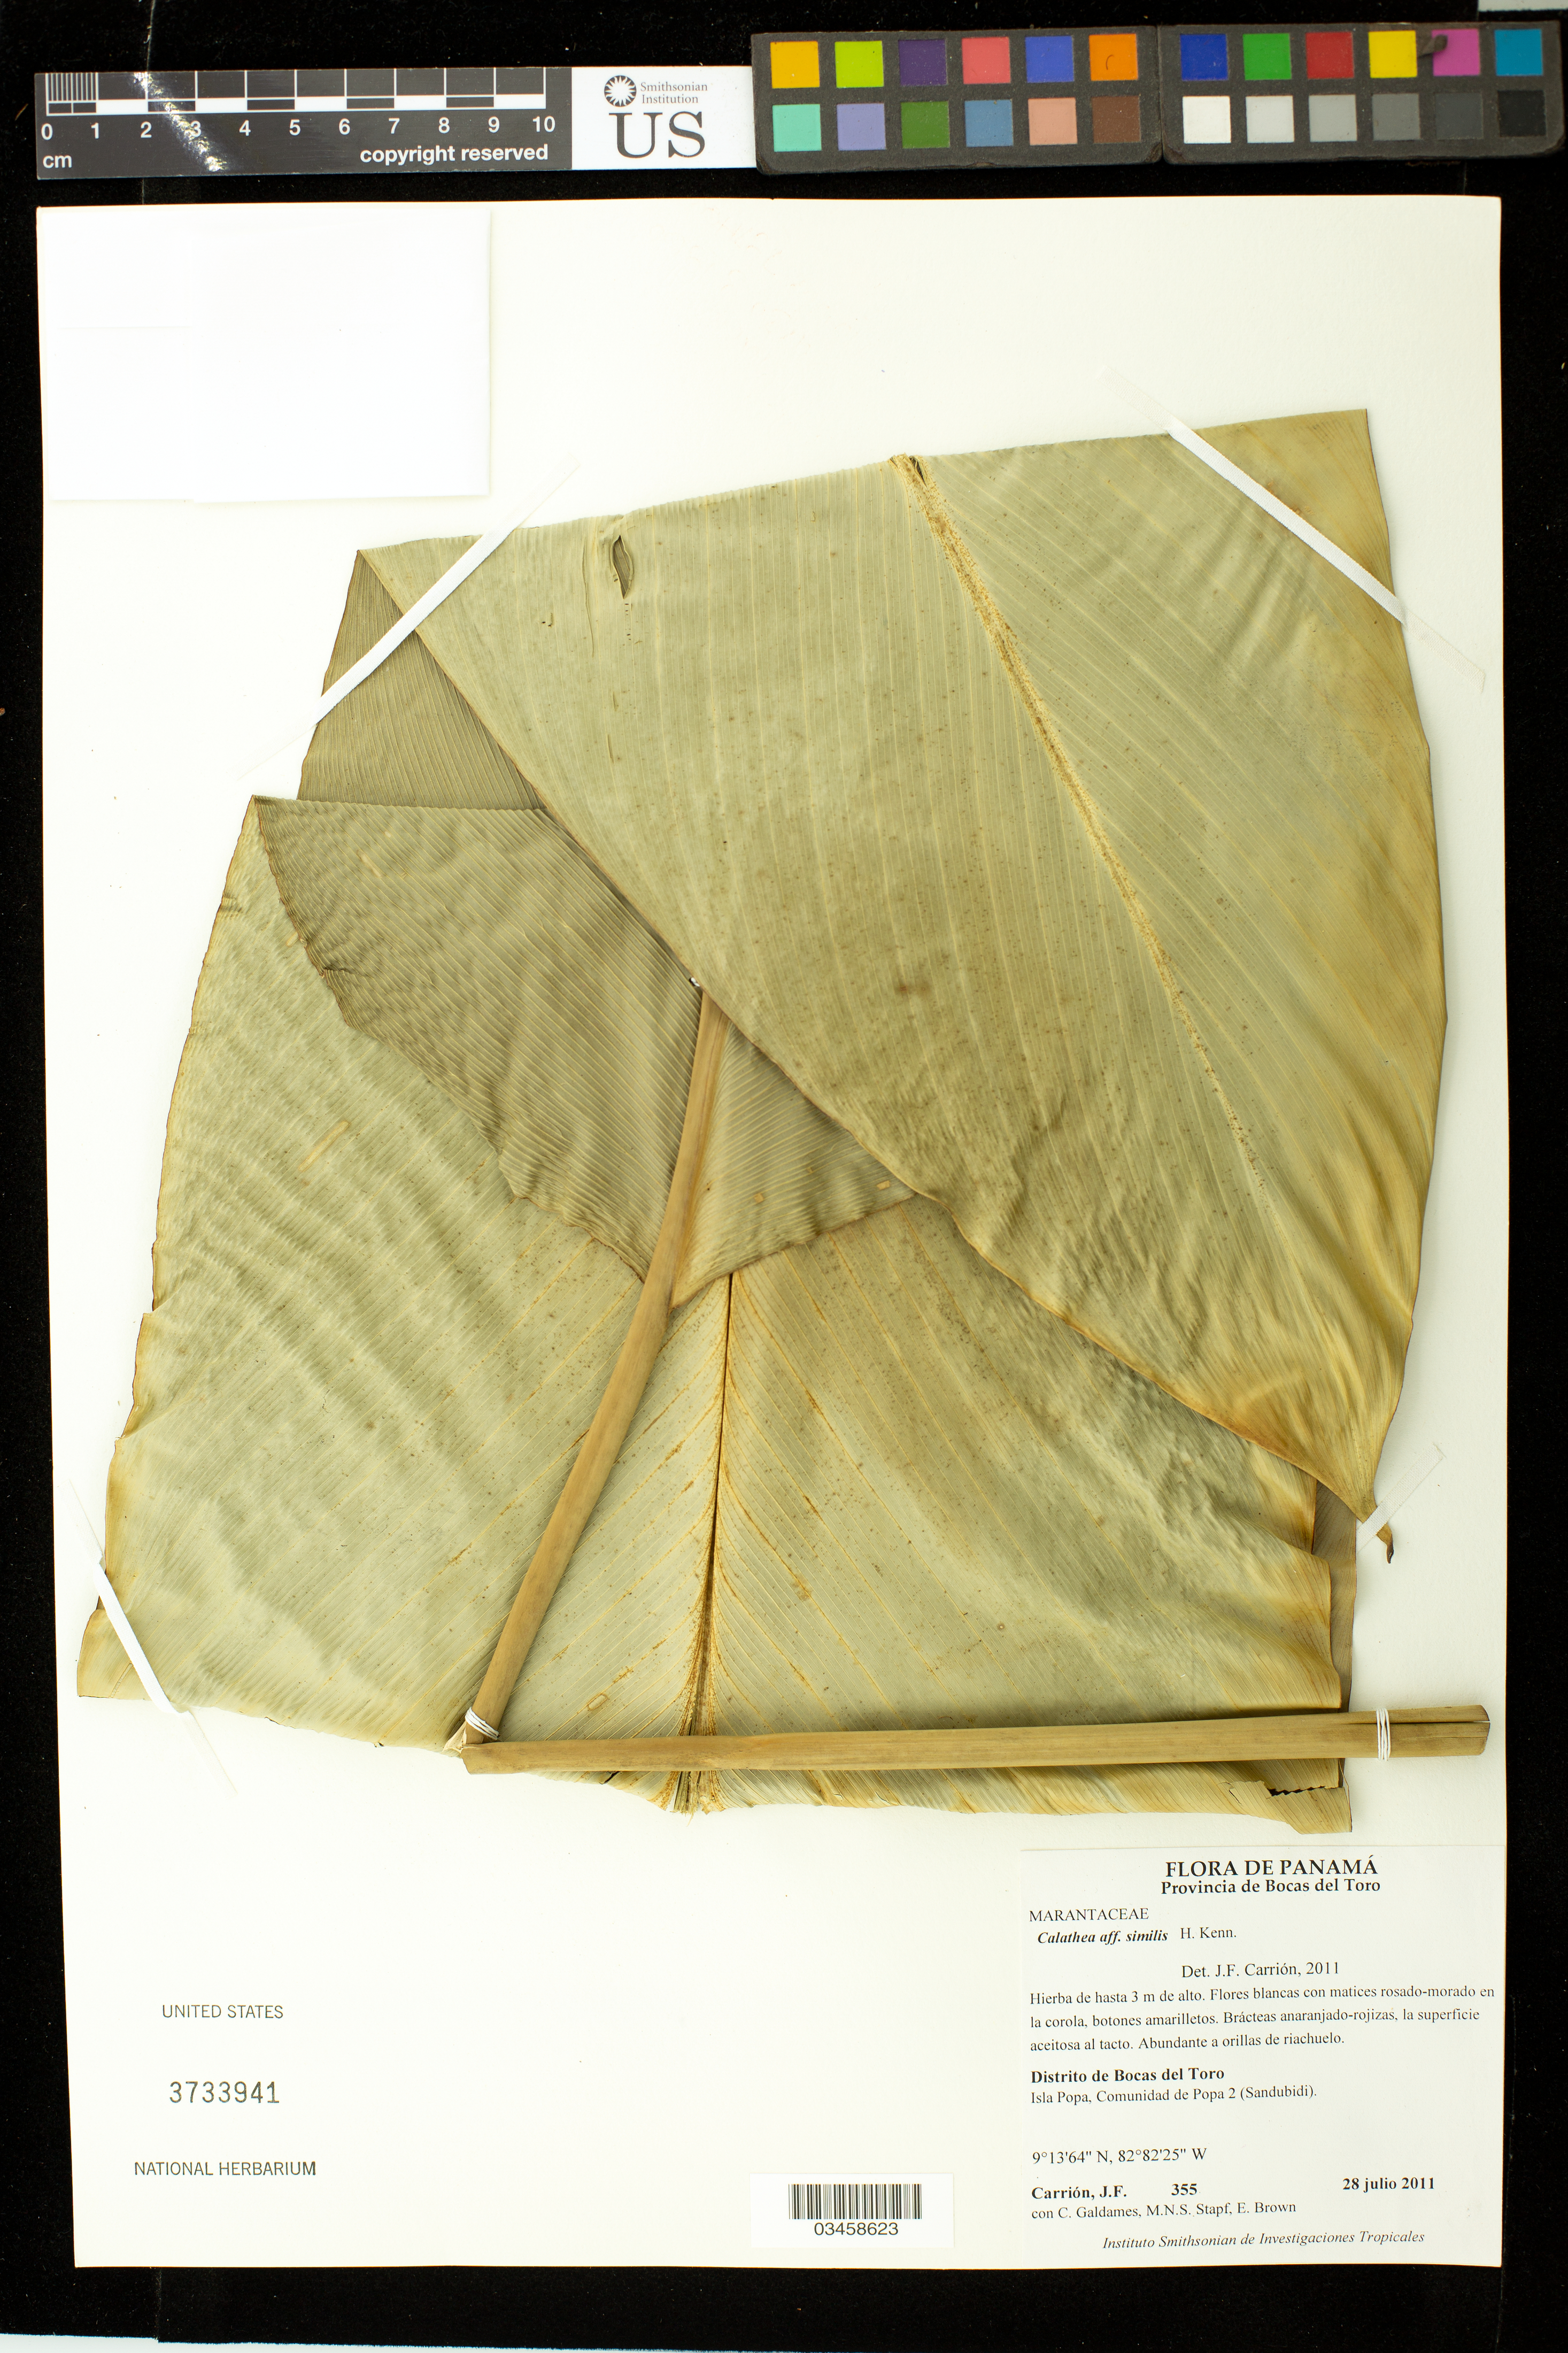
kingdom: Plantae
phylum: Tracheophyta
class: Liliopsida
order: Zingiberales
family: Marantaceae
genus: Calathea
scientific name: Calathea similis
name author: H. Kenn.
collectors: J. F. Carrión, C. Galdames, M. Stapf & E. Brown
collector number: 355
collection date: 2011-07-28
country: Panama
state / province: Bocas del Toro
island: Popa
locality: Comunidad de Popa 2 (Sandubidi)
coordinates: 9 13 64 N, 82 82 17 W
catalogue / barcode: US 3733941